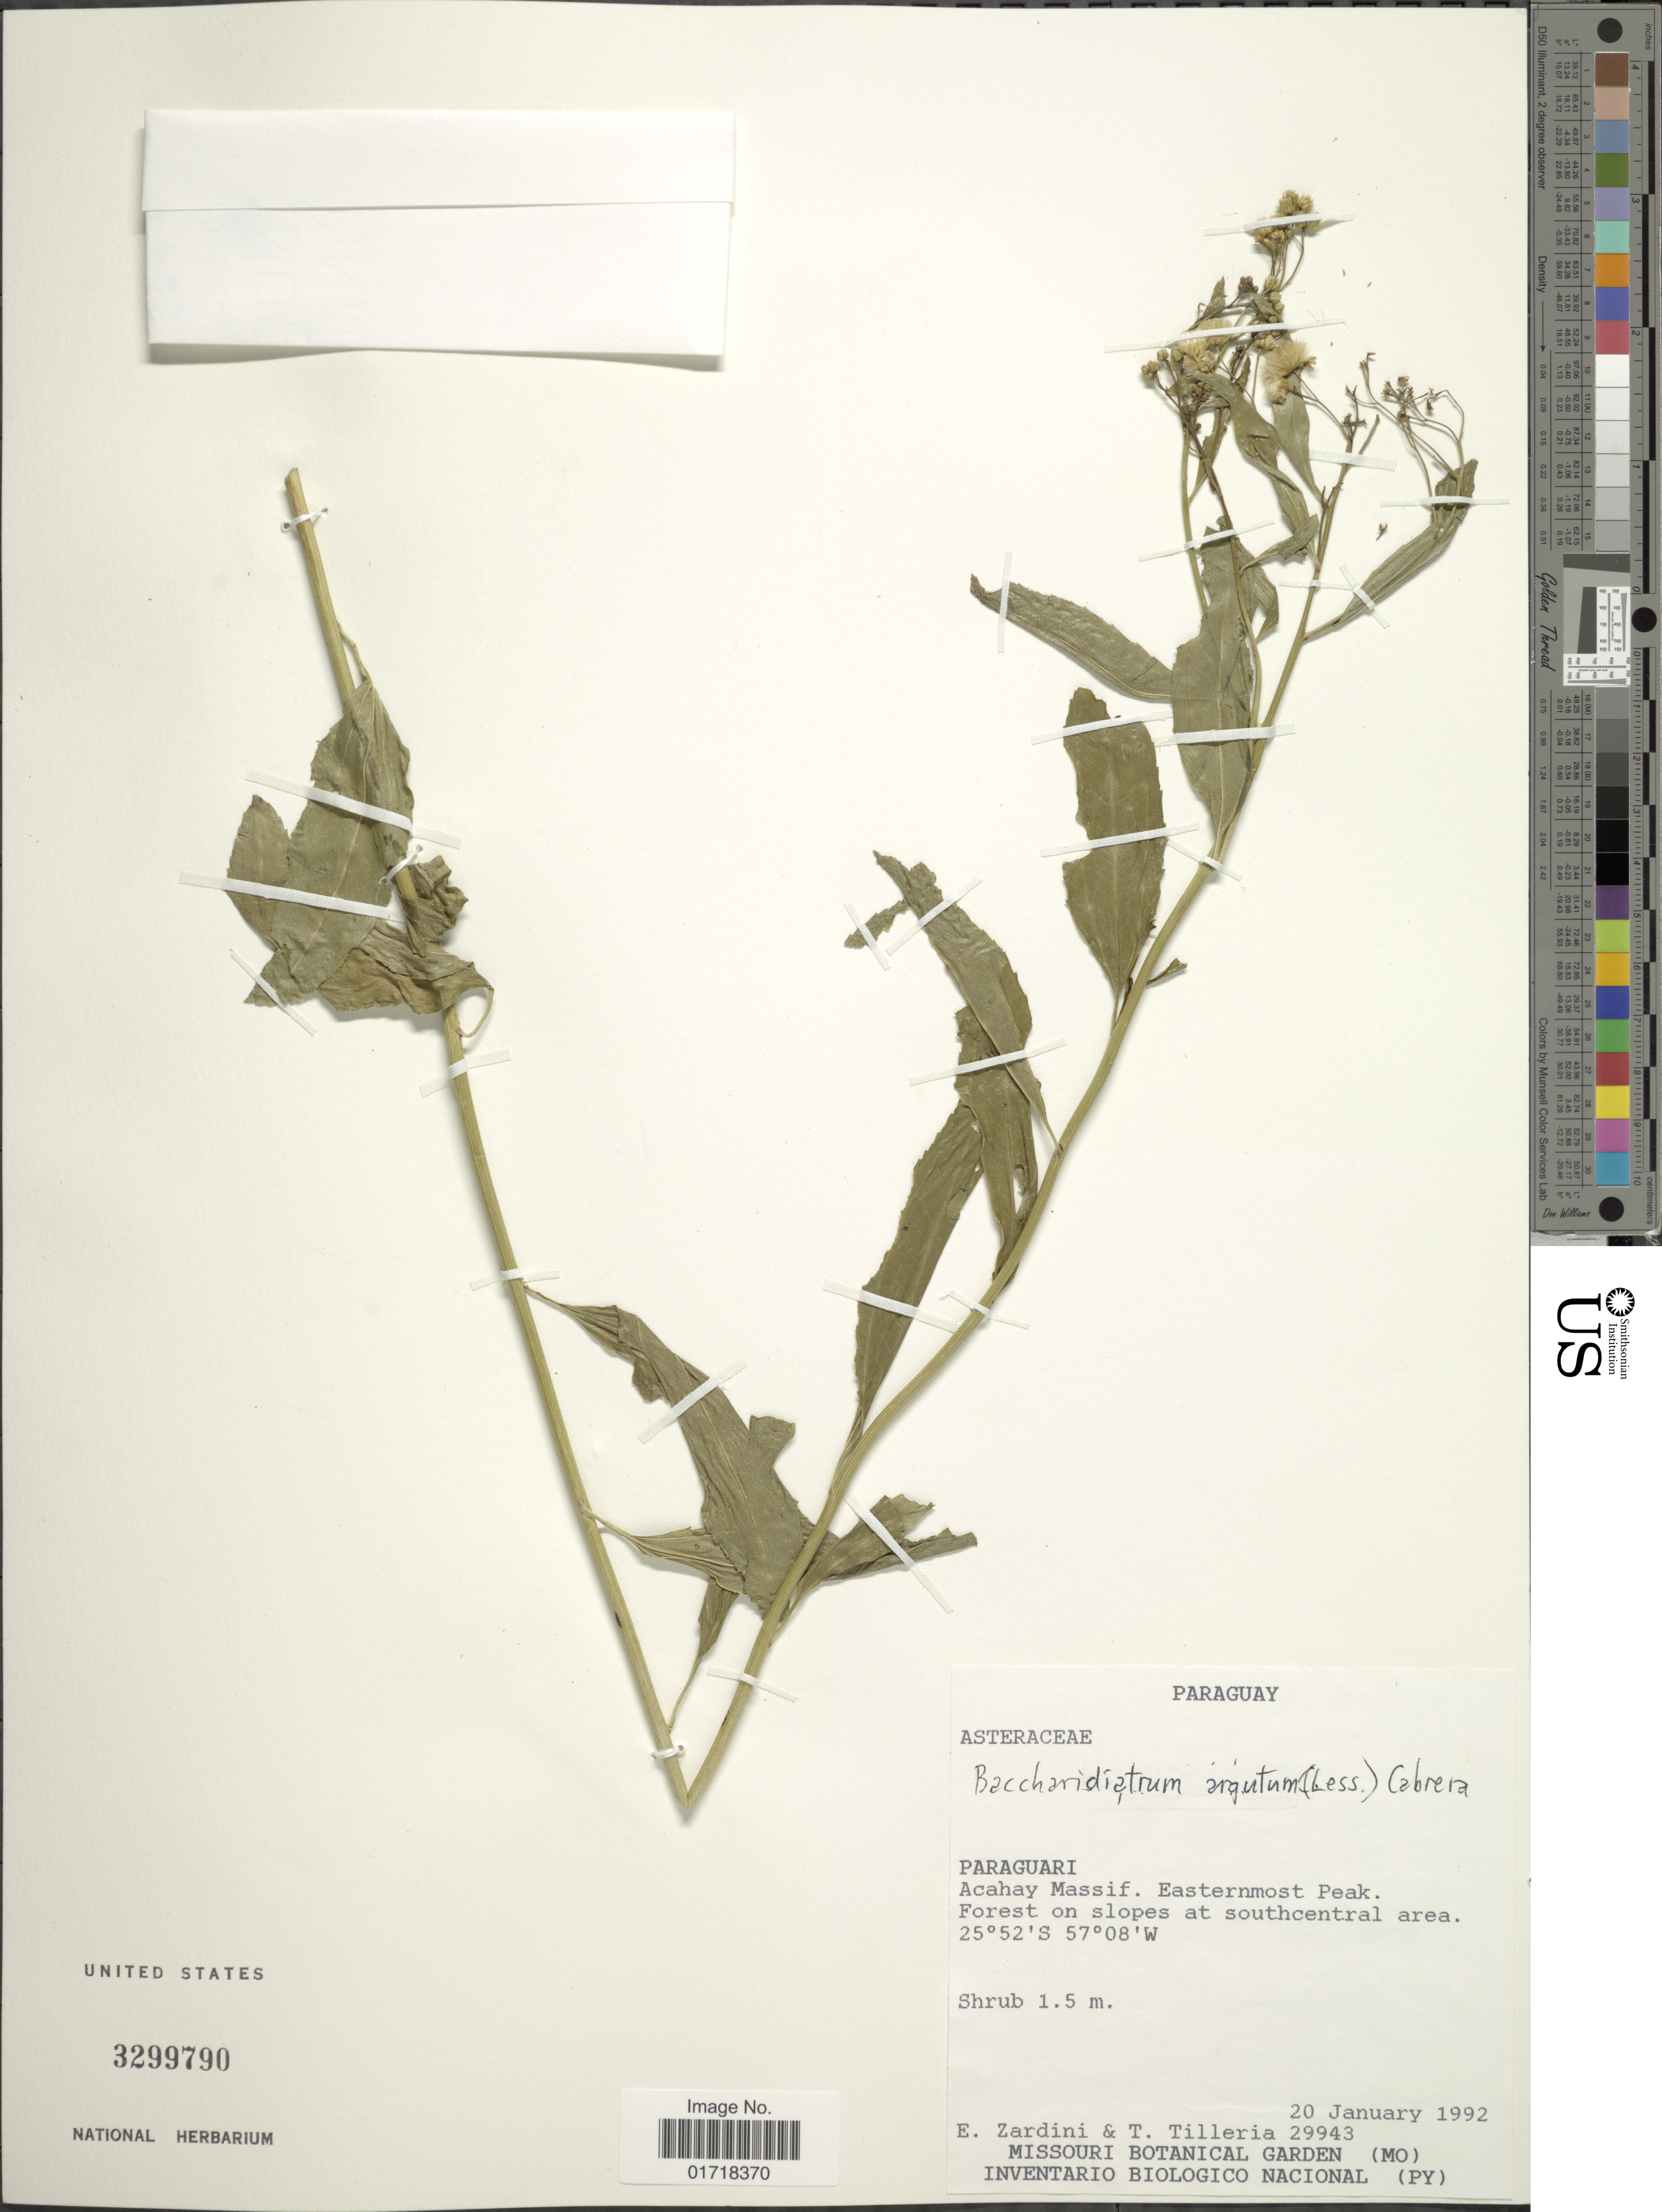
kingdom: Plantae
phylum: Tracheophyta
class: Magnoliopsida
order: Asterales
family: Asteraceae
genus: Baccharidastrum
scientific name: Baccharidastrum argutum var. argutum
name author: (Less.) Cabrera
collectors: E. M. Zardini & T. Tilleria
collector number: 29943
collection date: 1992-01-20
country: Paraguay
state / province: Paraguari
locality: Paraguari, Acahay Massif, Easternmost Peak, Forest on slopes at southcentral area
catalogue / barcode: US 3299790